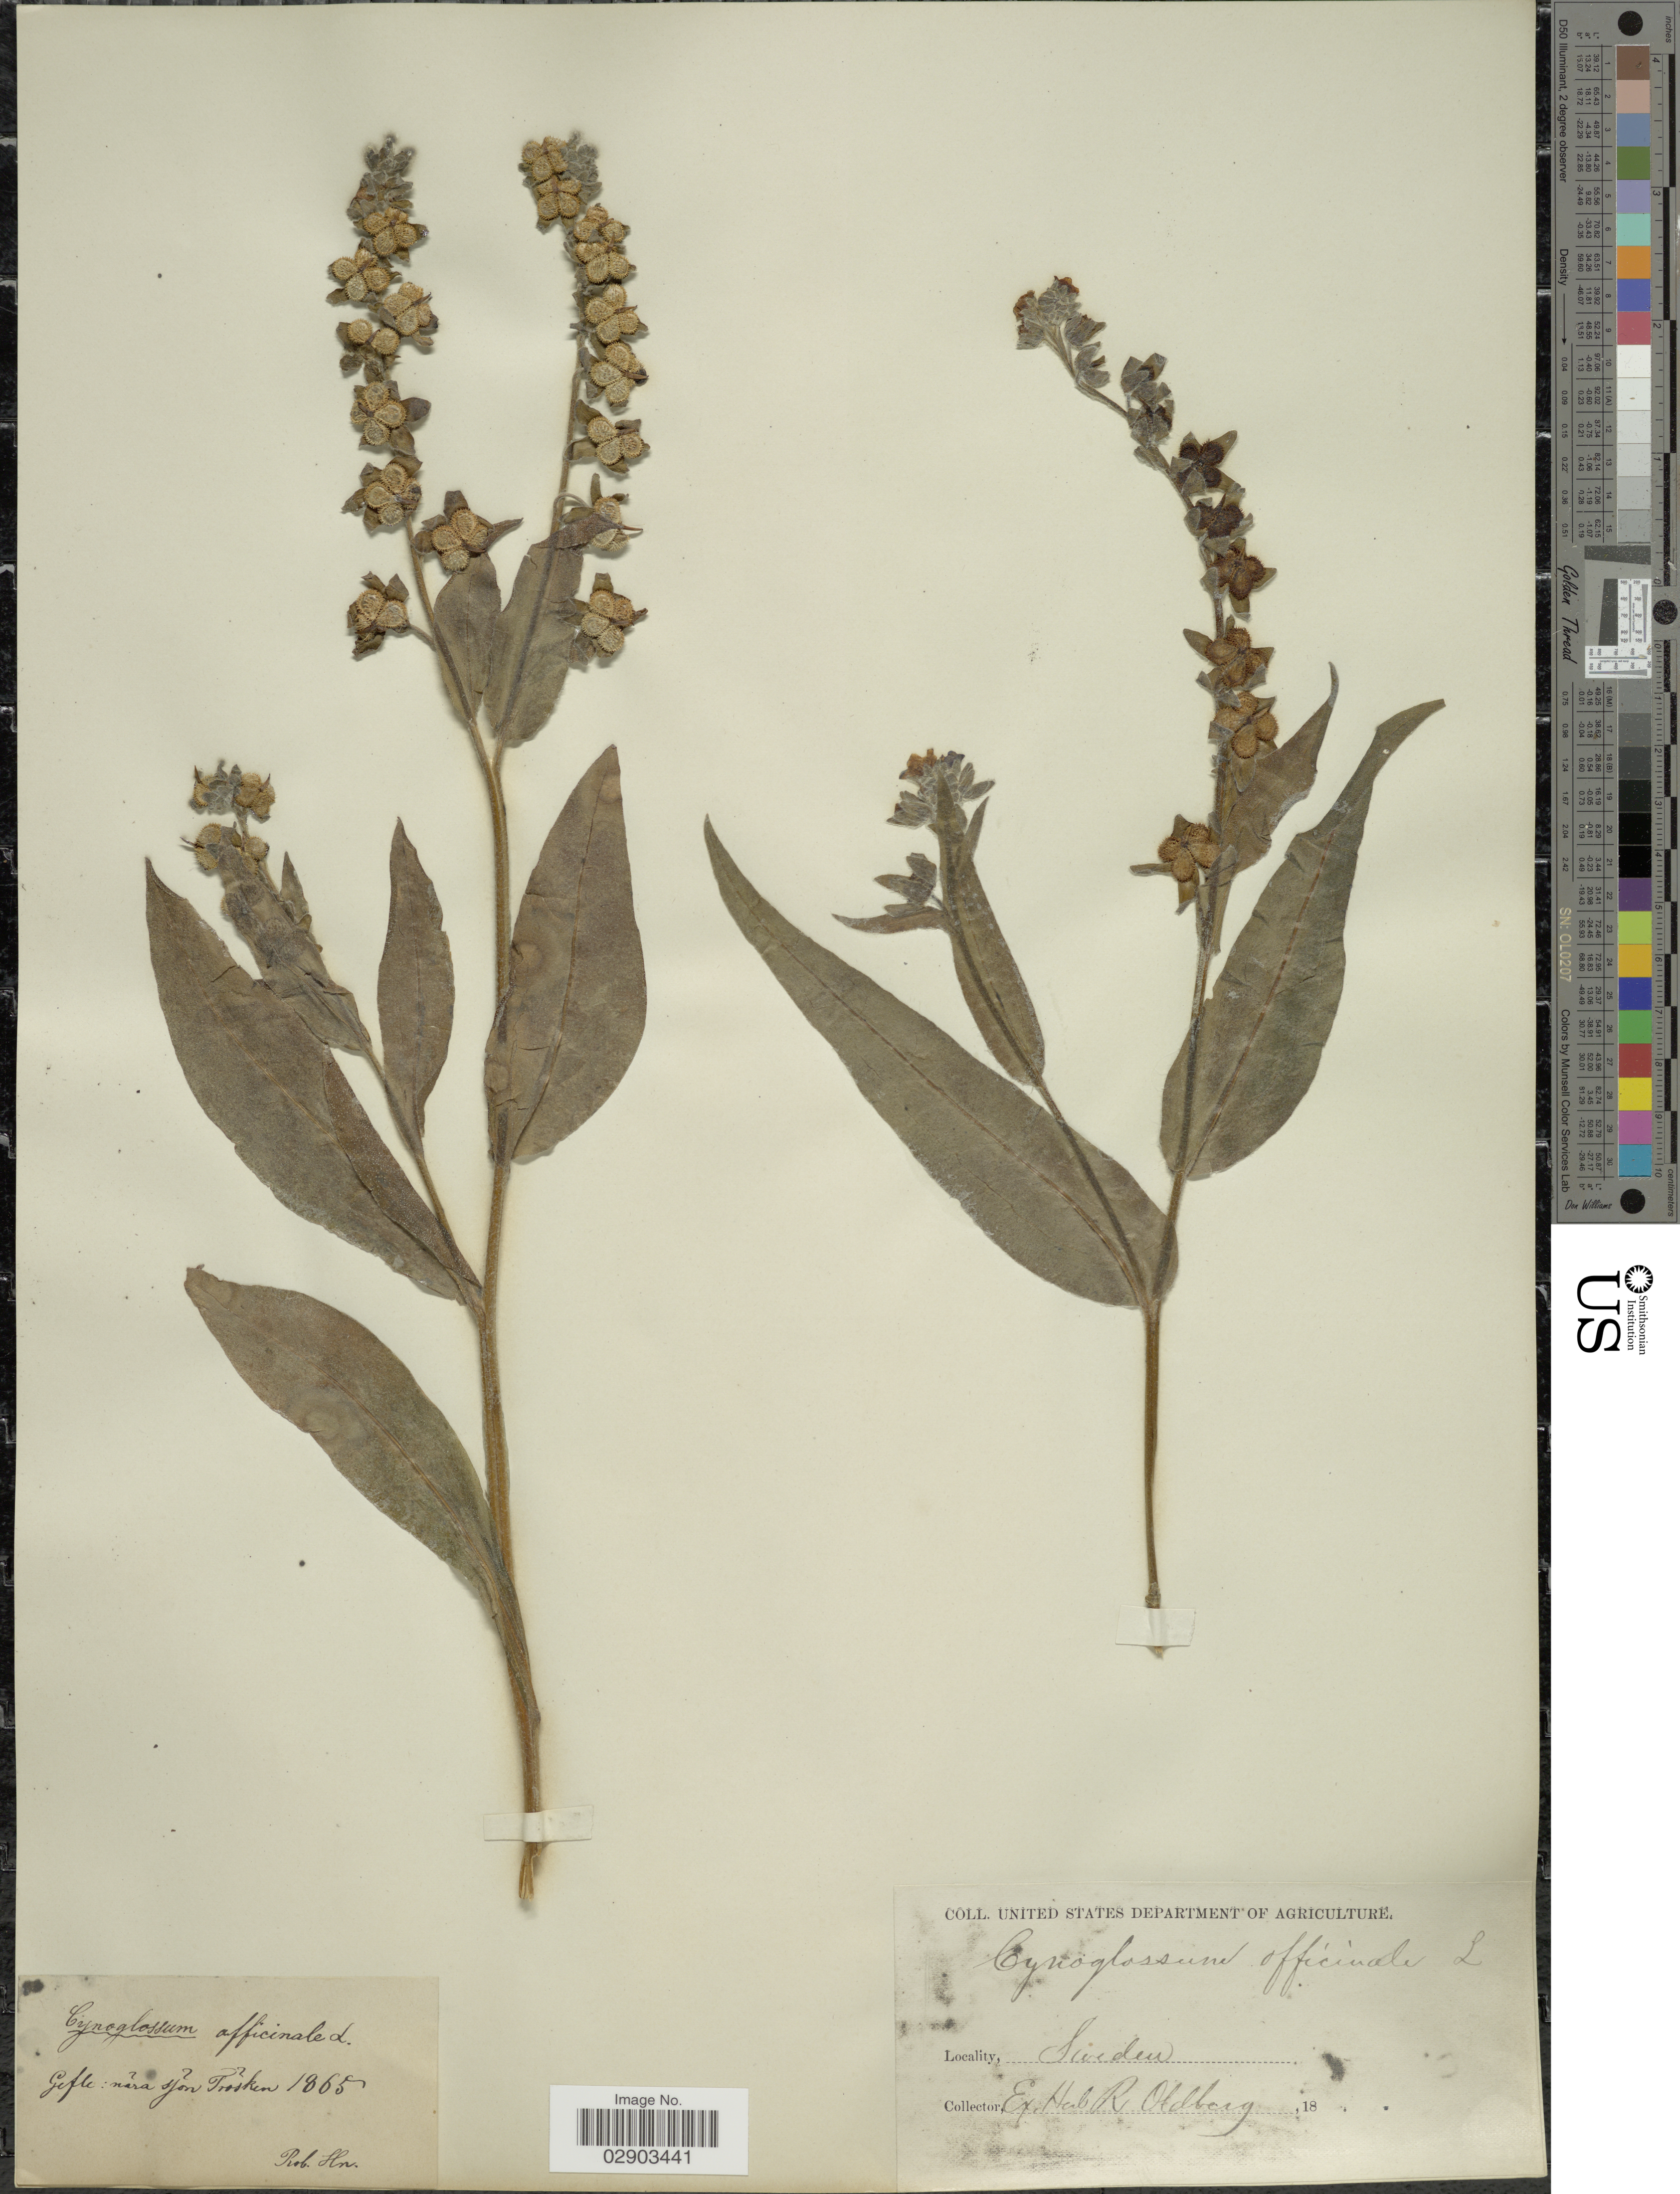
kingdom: Plantae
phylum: Tracheophyta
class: Magnoliopsida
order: Boraginales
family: Boraginaceae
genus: Cynoglossum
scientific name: Cynoglossum officinale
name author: L.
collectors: R. Hn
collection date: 1865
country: Sweden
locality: Gefle: nara sjon Trosken.